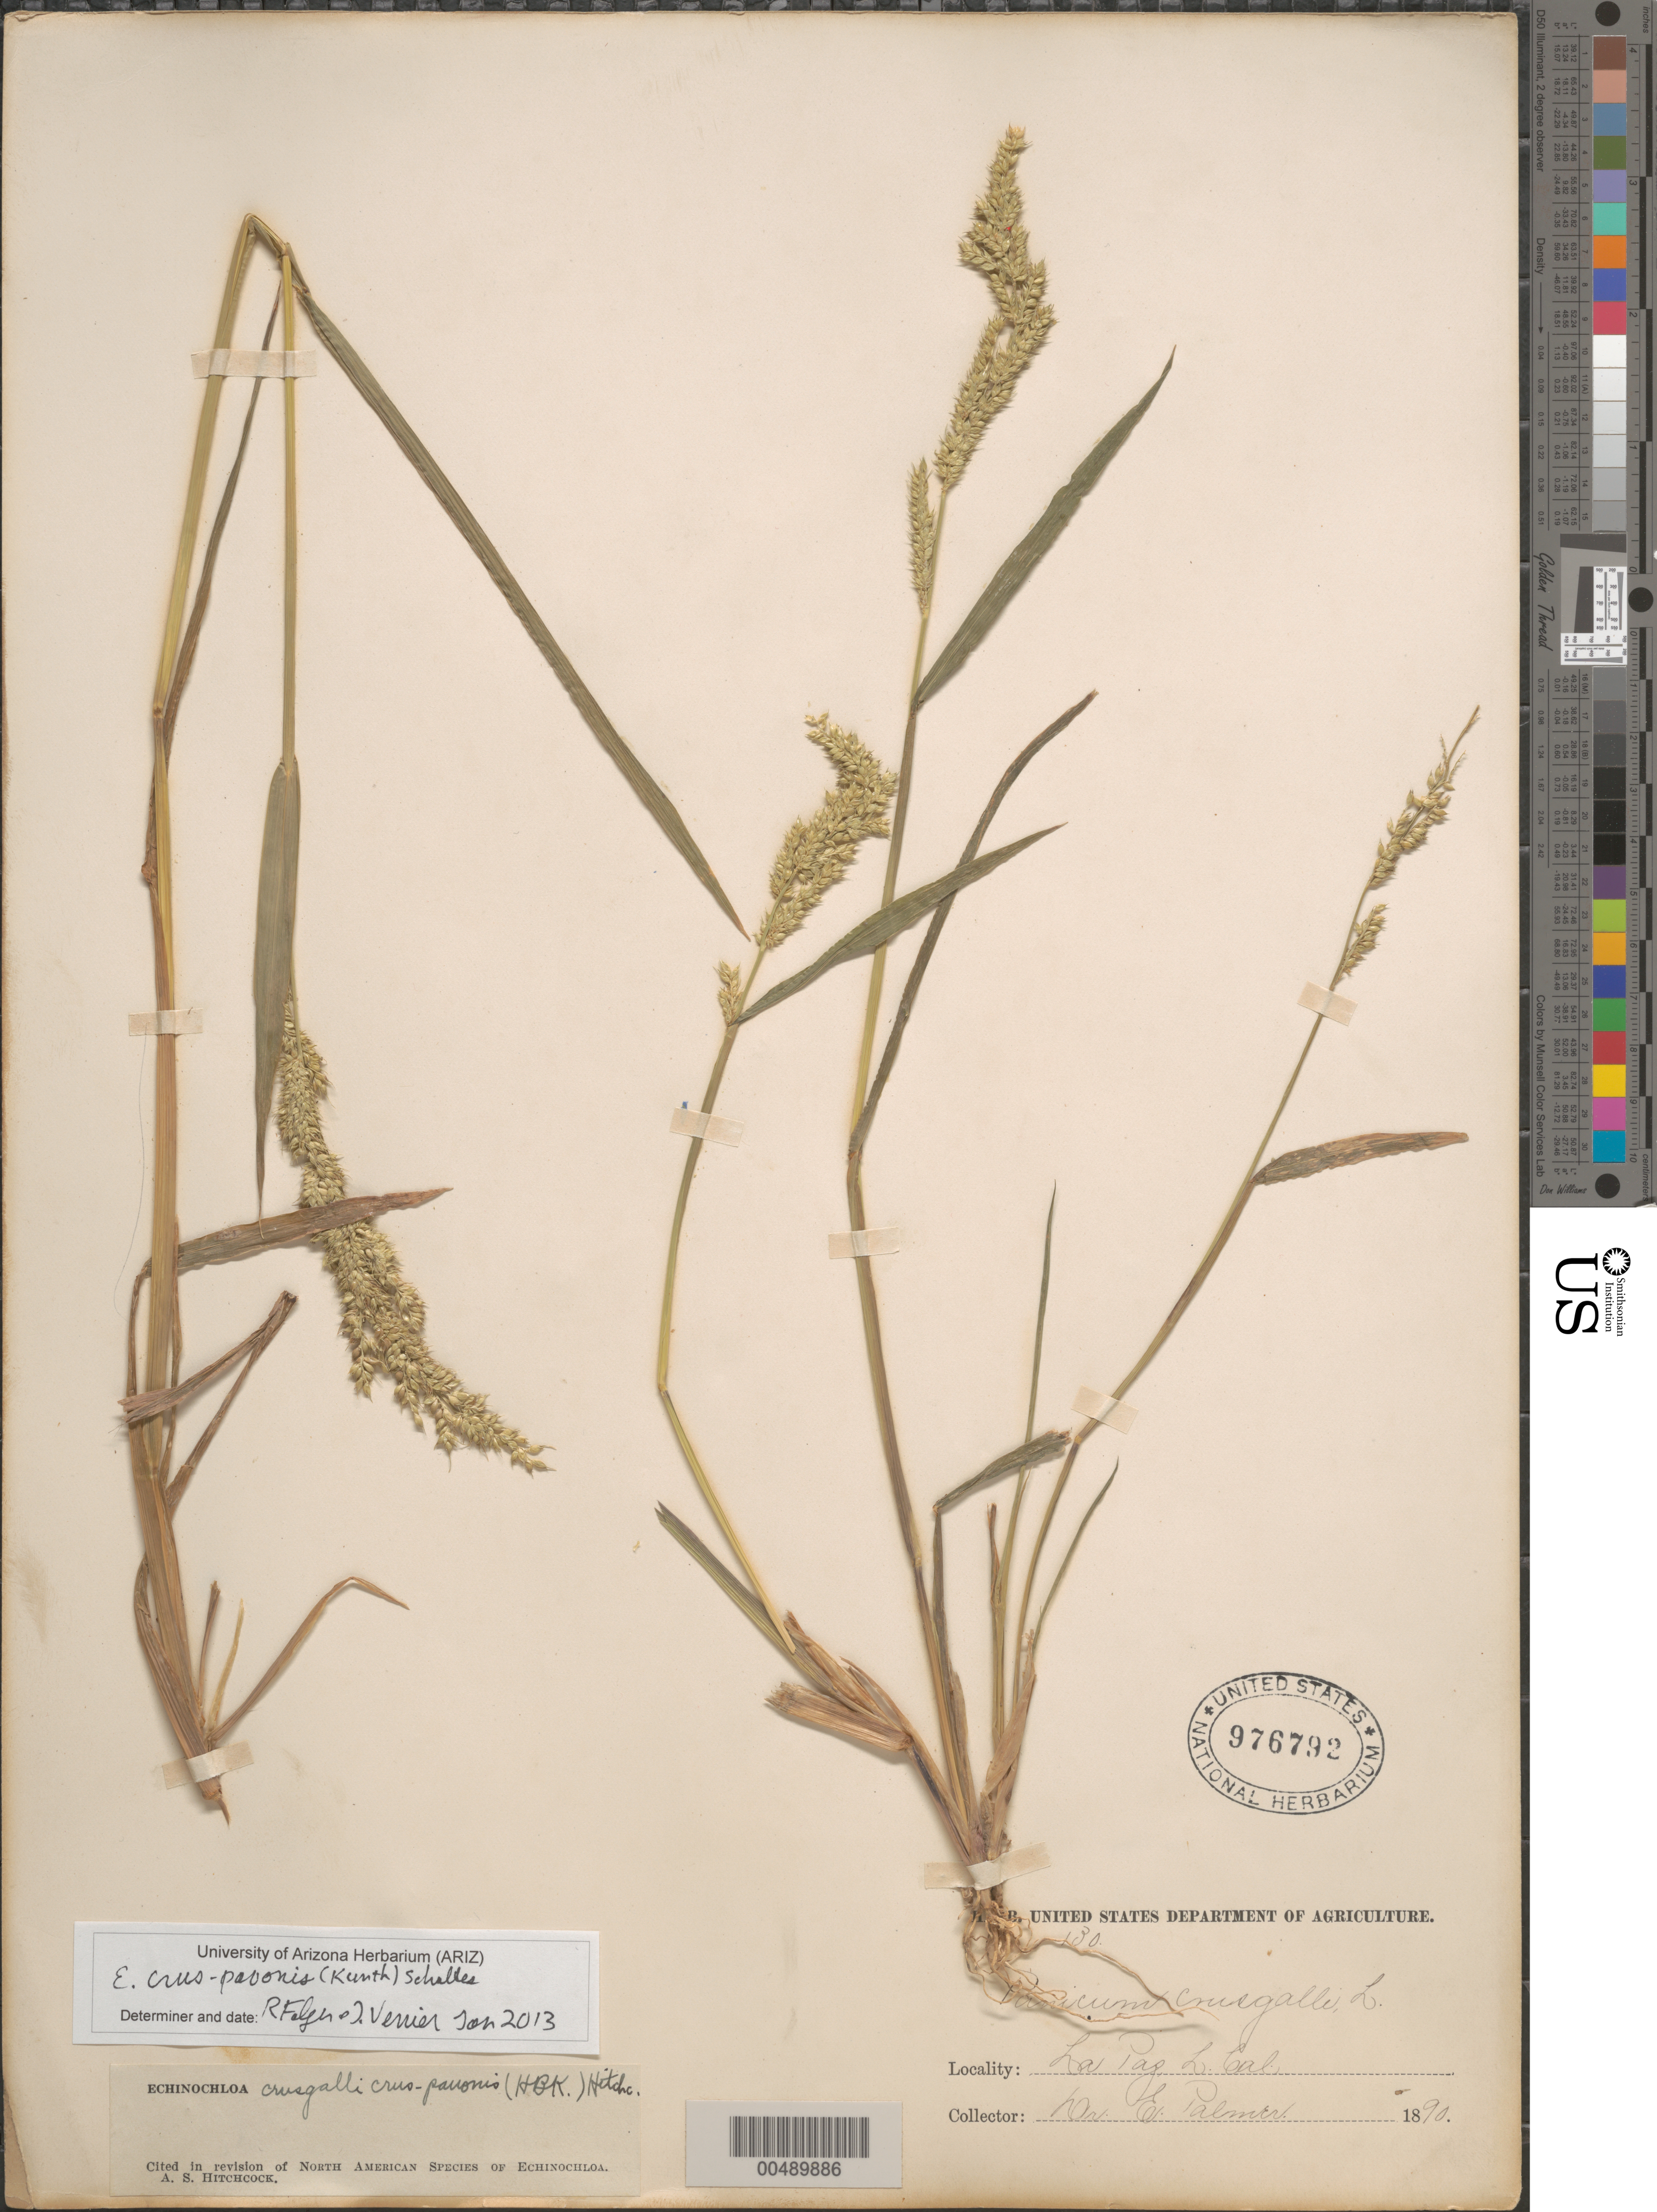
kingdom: Plantae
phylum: Tracheophyta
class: Liliopsida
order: Poales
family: Poaceae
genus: Echinochloa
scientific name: Echinochloa crus-pavonis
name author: (Kunth) Schult.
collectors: E. Palmer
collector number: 130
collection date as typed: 1890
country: Mexico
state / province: Baja California Sur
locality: La Paz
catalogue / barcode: US 976792